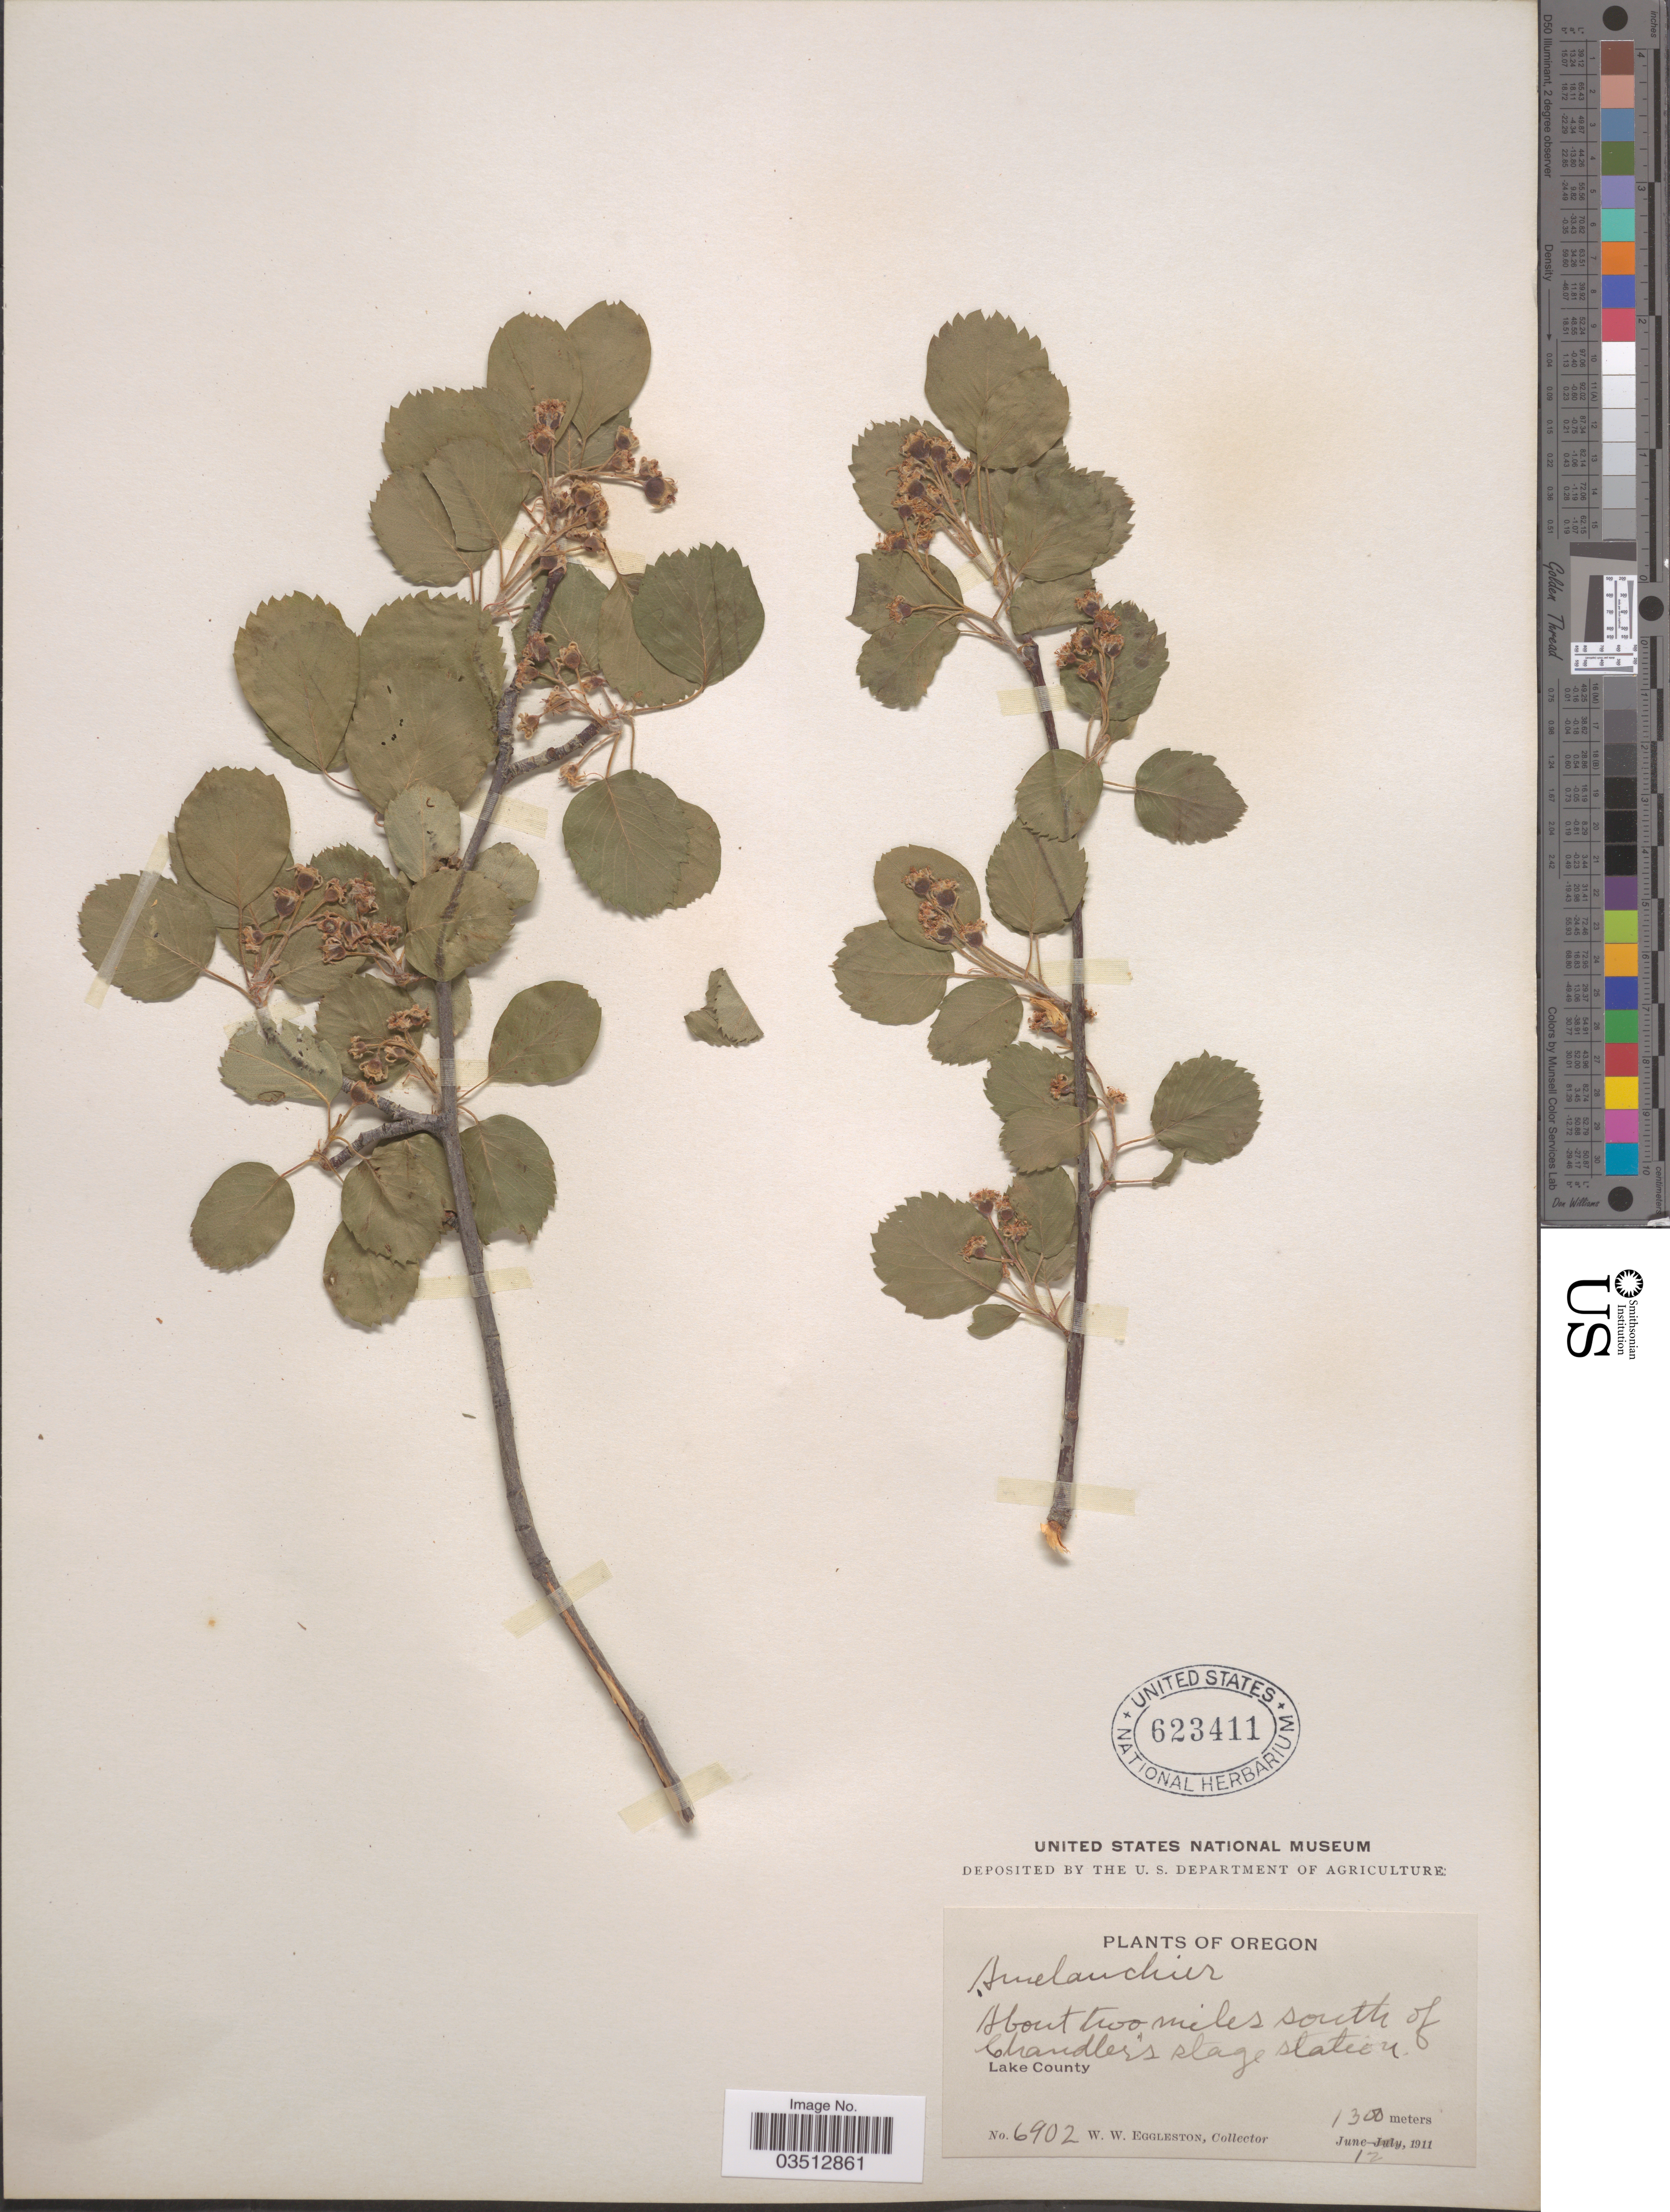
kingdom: Plantae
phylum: Tracheophyta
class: Magnoliopsida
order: Rosales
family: Rosaceae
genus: Amelanchier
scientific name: Amelanchier sp.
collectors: W. W. Eggleston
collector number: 6902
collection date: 1911-06-12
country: United States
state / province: Oregon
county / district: Lake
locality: About two miles south of Chandlers stage station. Lake County.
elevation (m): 1300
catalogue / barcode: US 623411